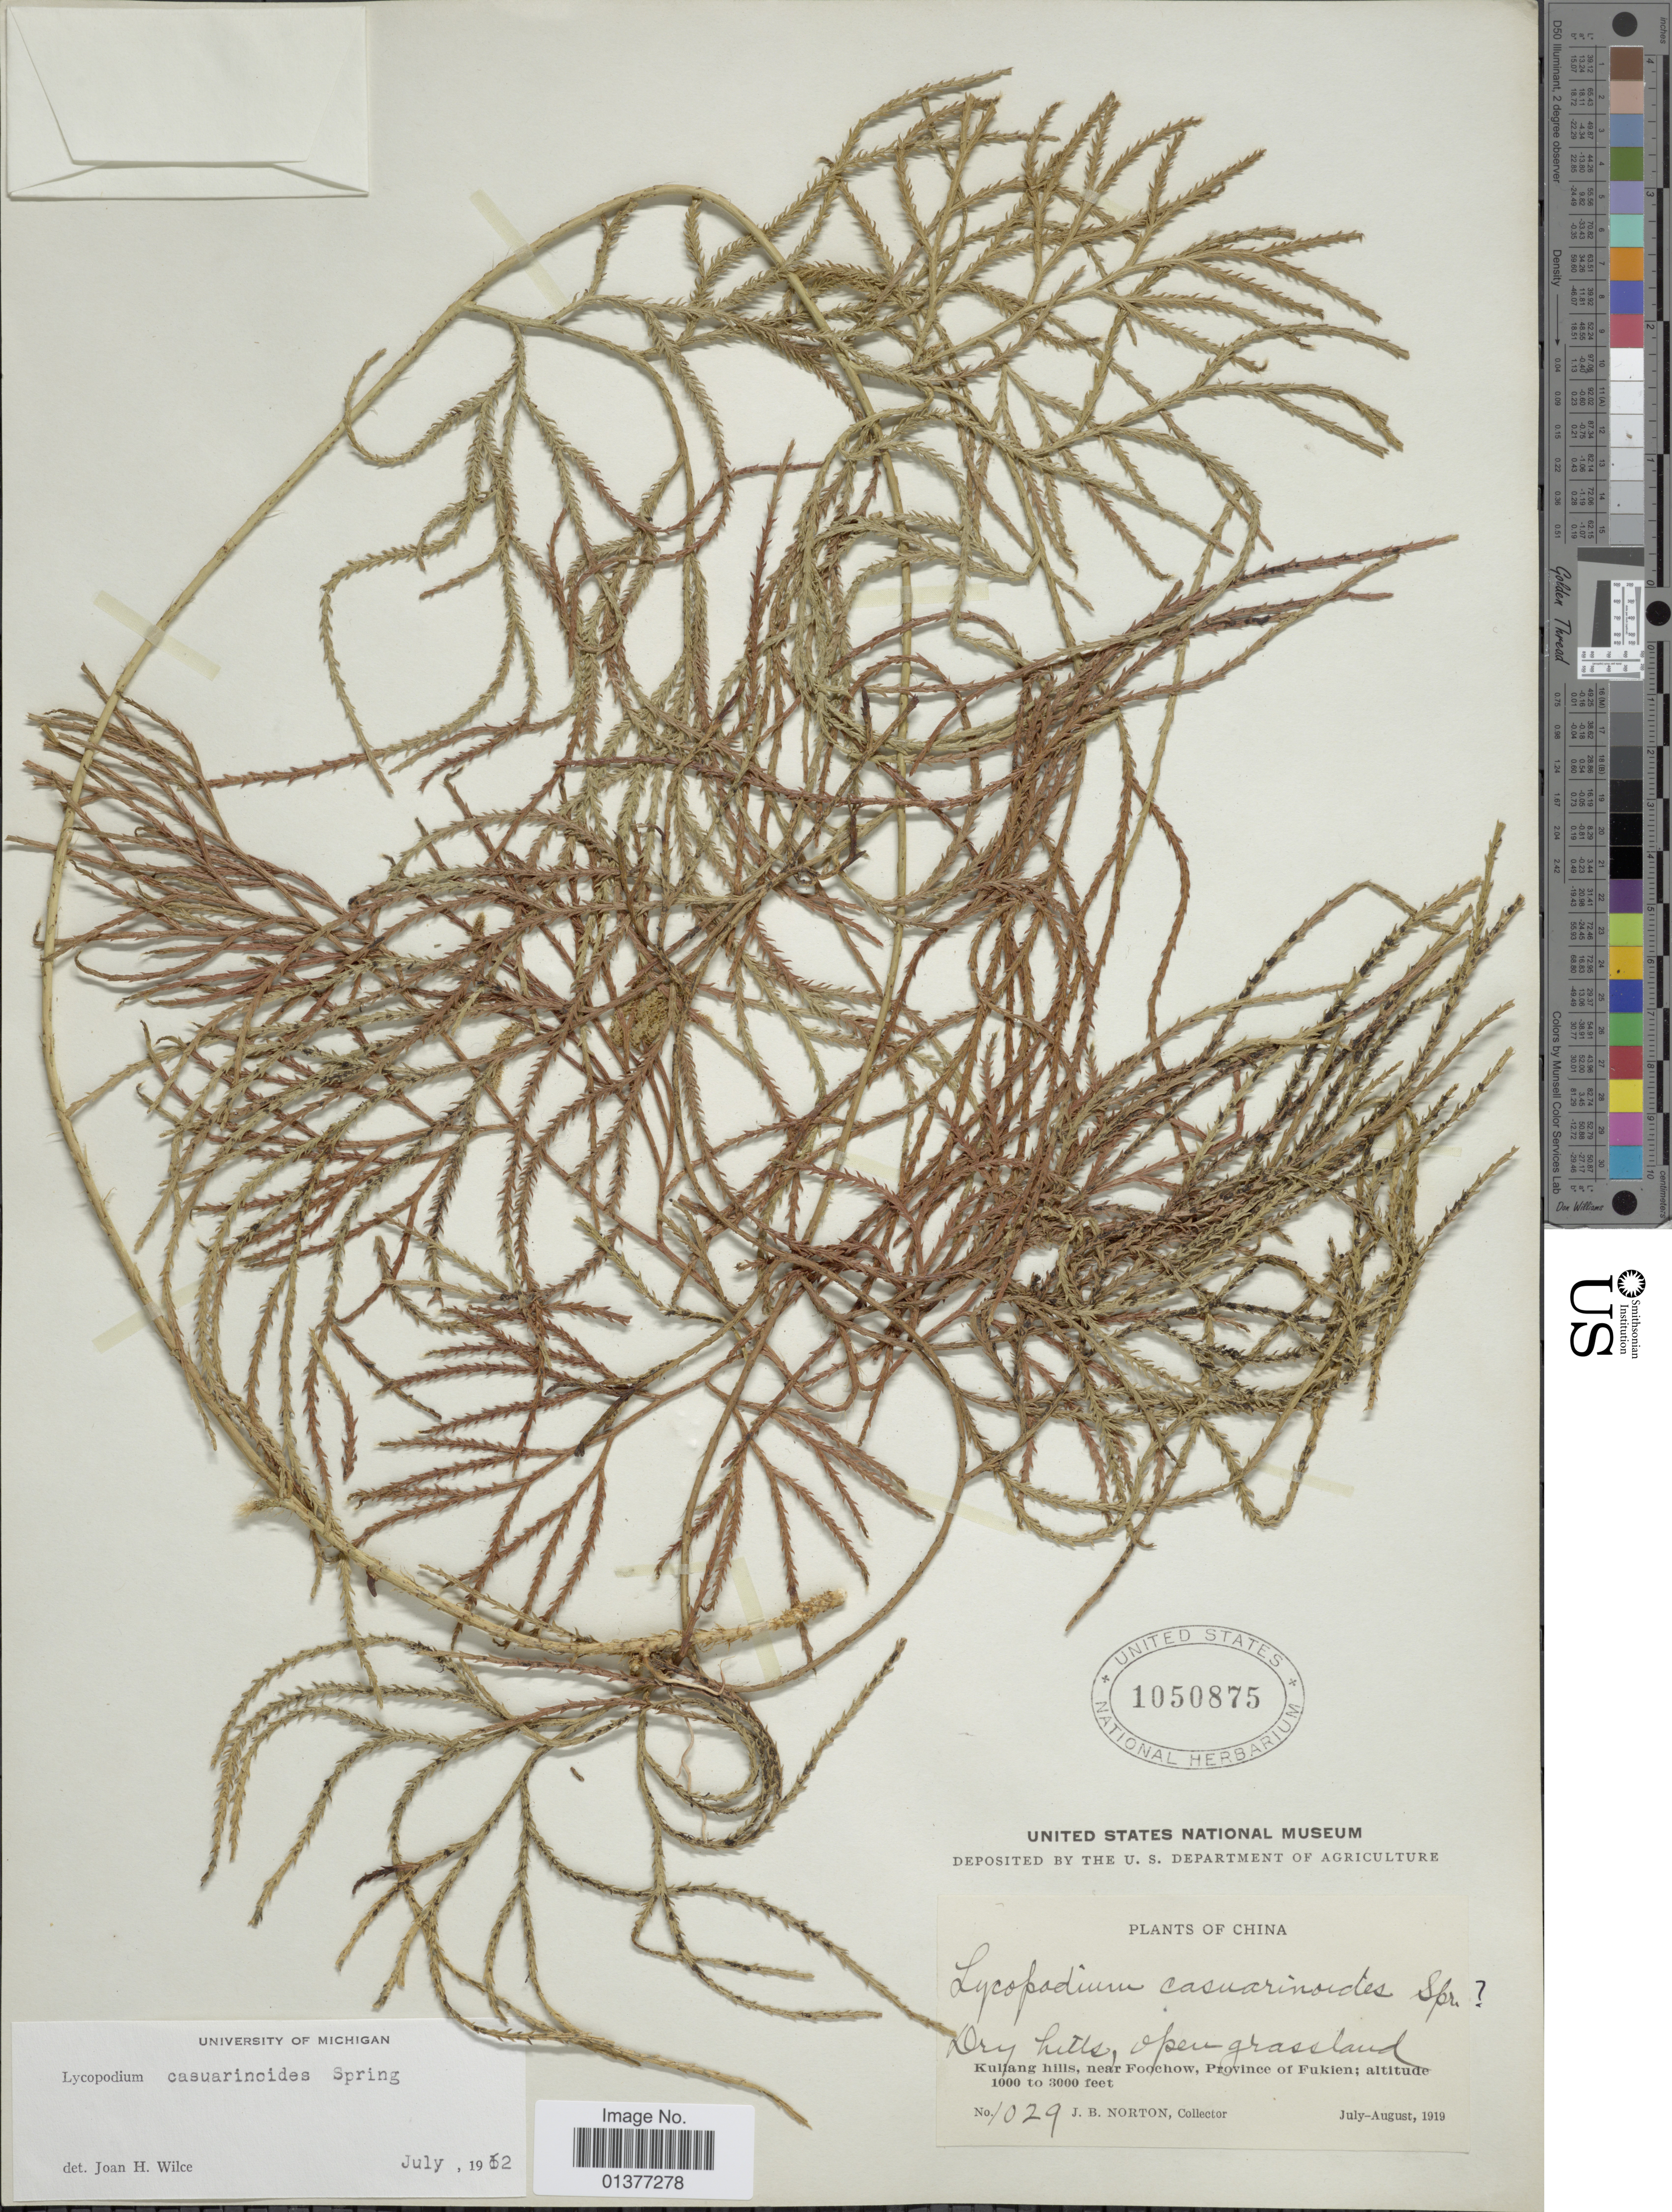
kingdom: Plantae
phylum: Tracheophyta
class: Lycopodiopsida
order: Lycopodiales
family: Lycopodiaceae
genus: Lycopodiastrum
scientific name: Lycopodiastrum casuarinoides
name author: (Spring) Holub ex R.D. Dixit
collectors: J. B. Norton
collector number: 1029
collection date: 1919-07/1919-08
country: China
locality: Kullang hills, near Foochow, province of Fukien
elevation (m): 305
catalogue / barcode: US 1050875